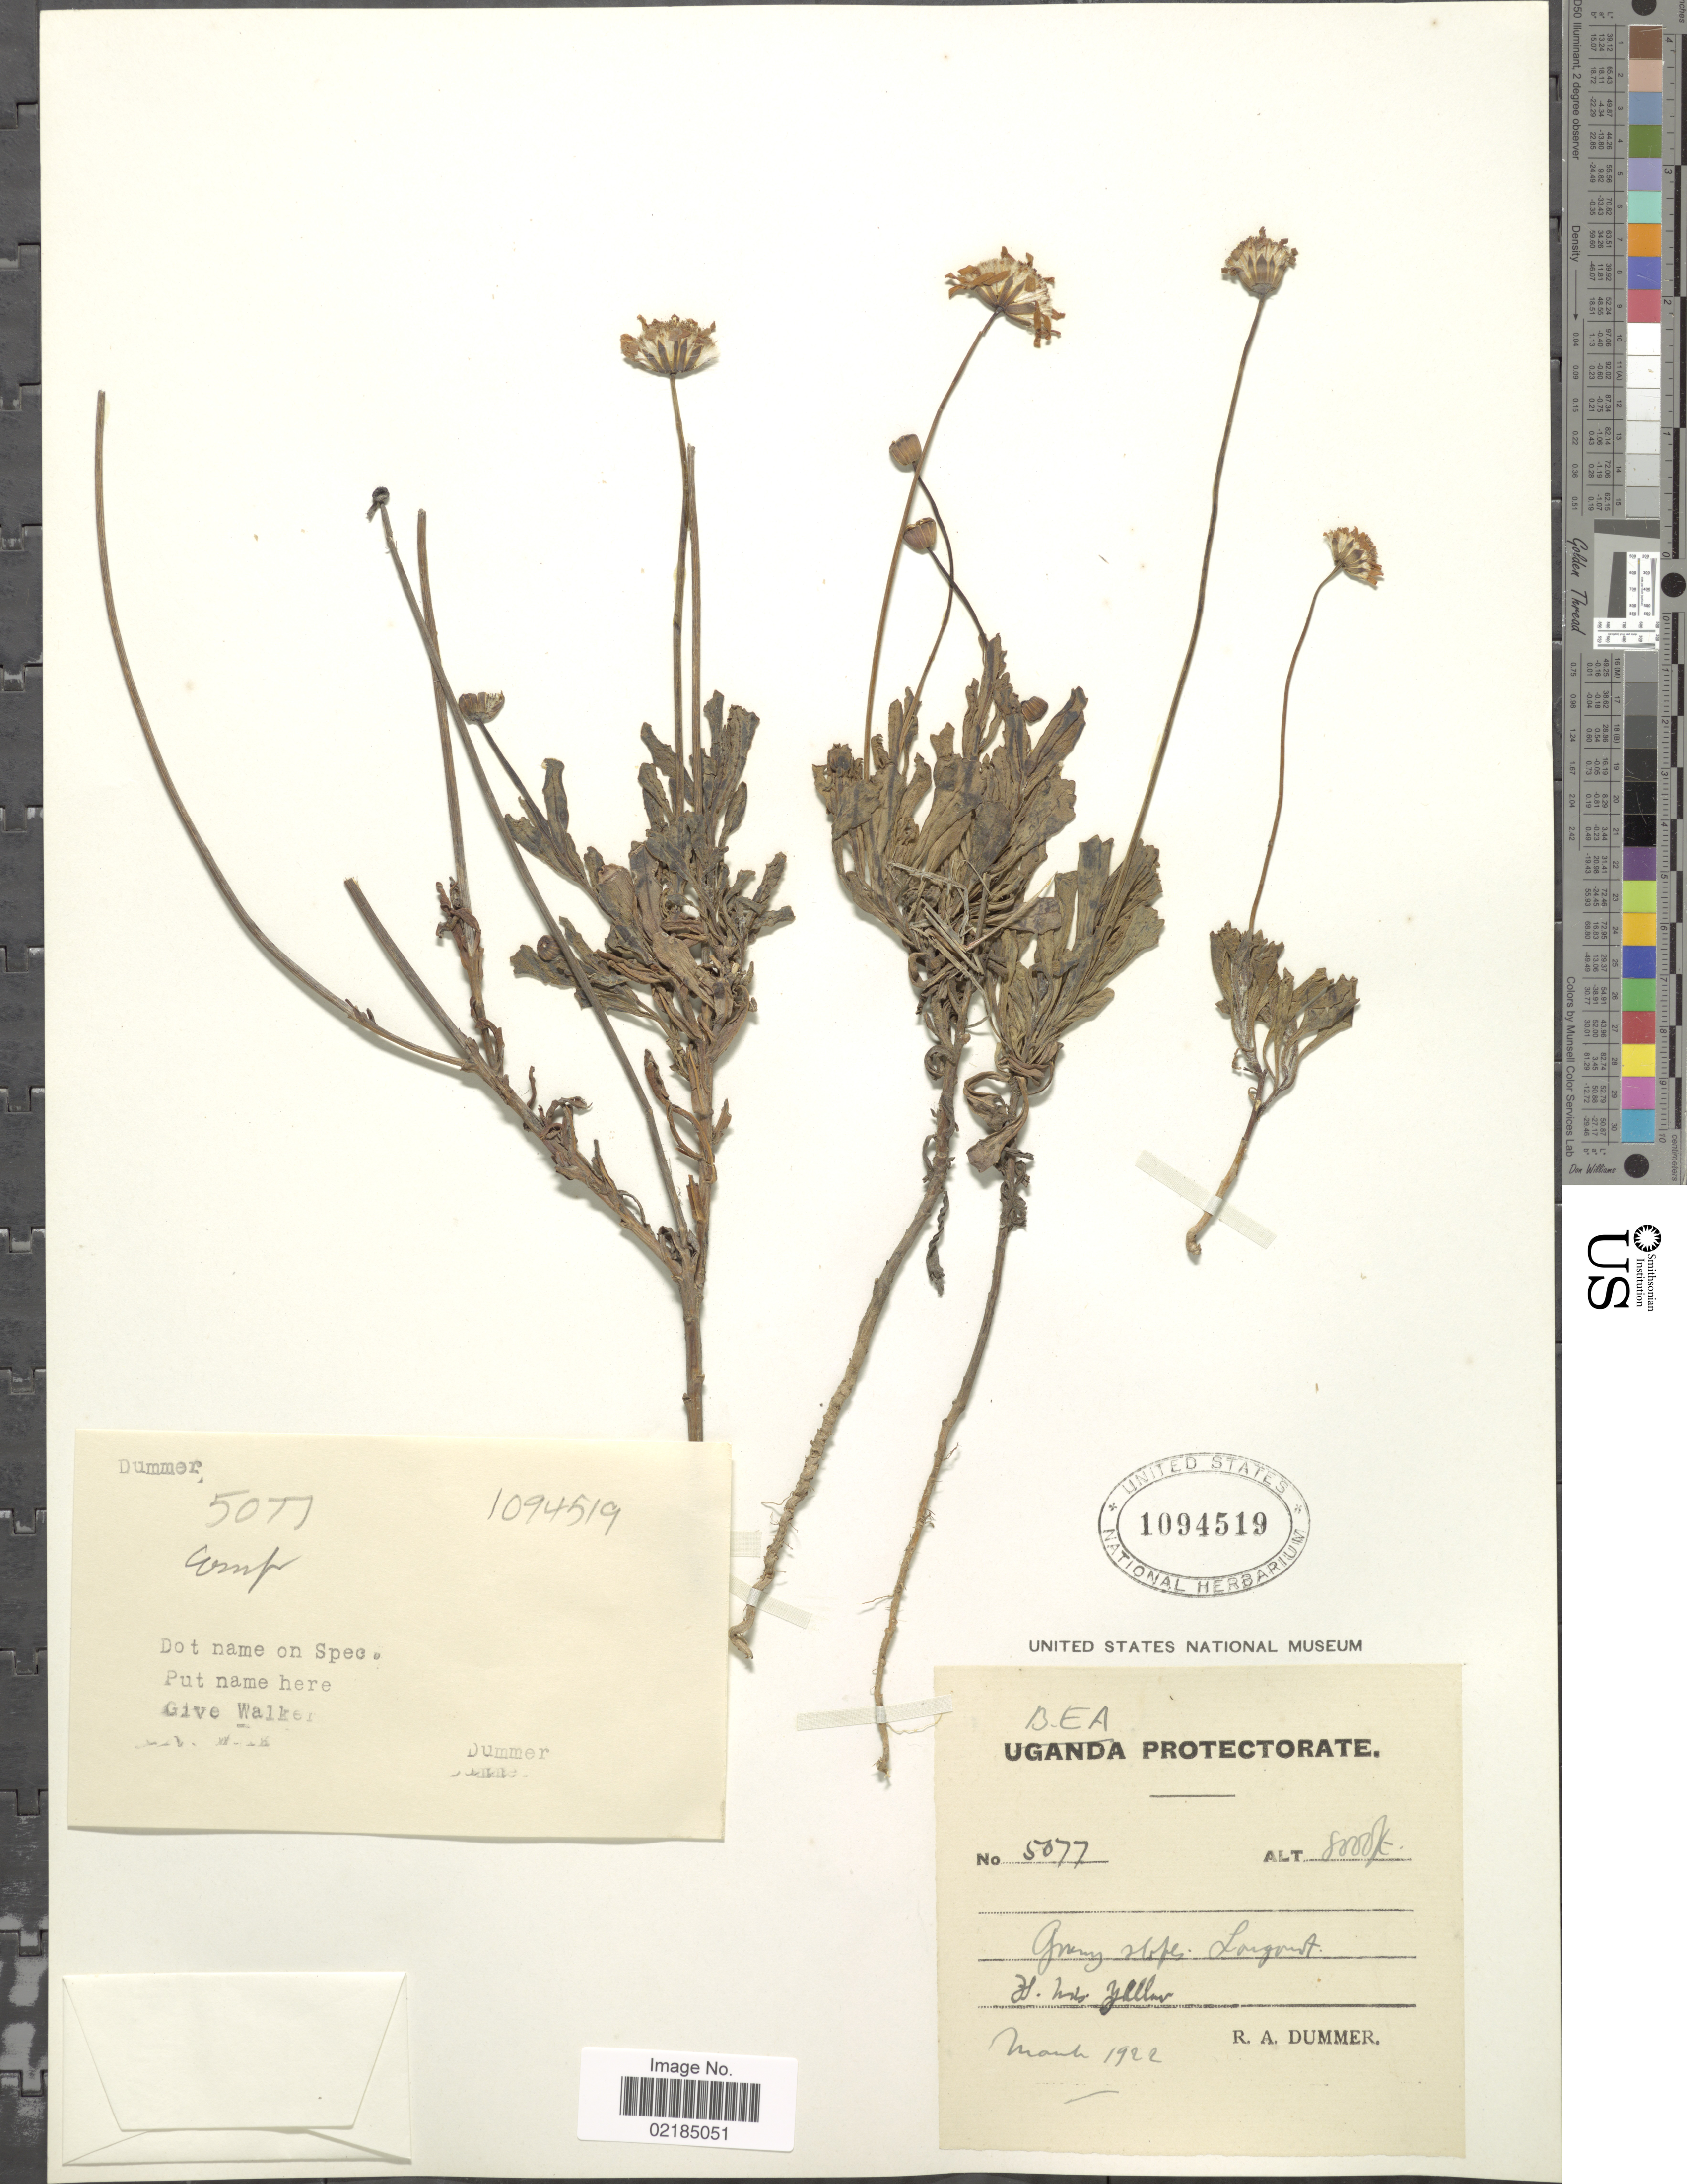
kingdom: Plantae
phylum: Tracheophyta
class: Magnoliopsida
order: Asterales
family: Asteraceae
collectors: R. Dümmer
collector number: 5077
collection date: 1922-03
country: Kenya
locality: B.E.A. Protectorate. Grassy slopes. Longmont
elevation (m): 2438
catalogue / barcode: US 1094519